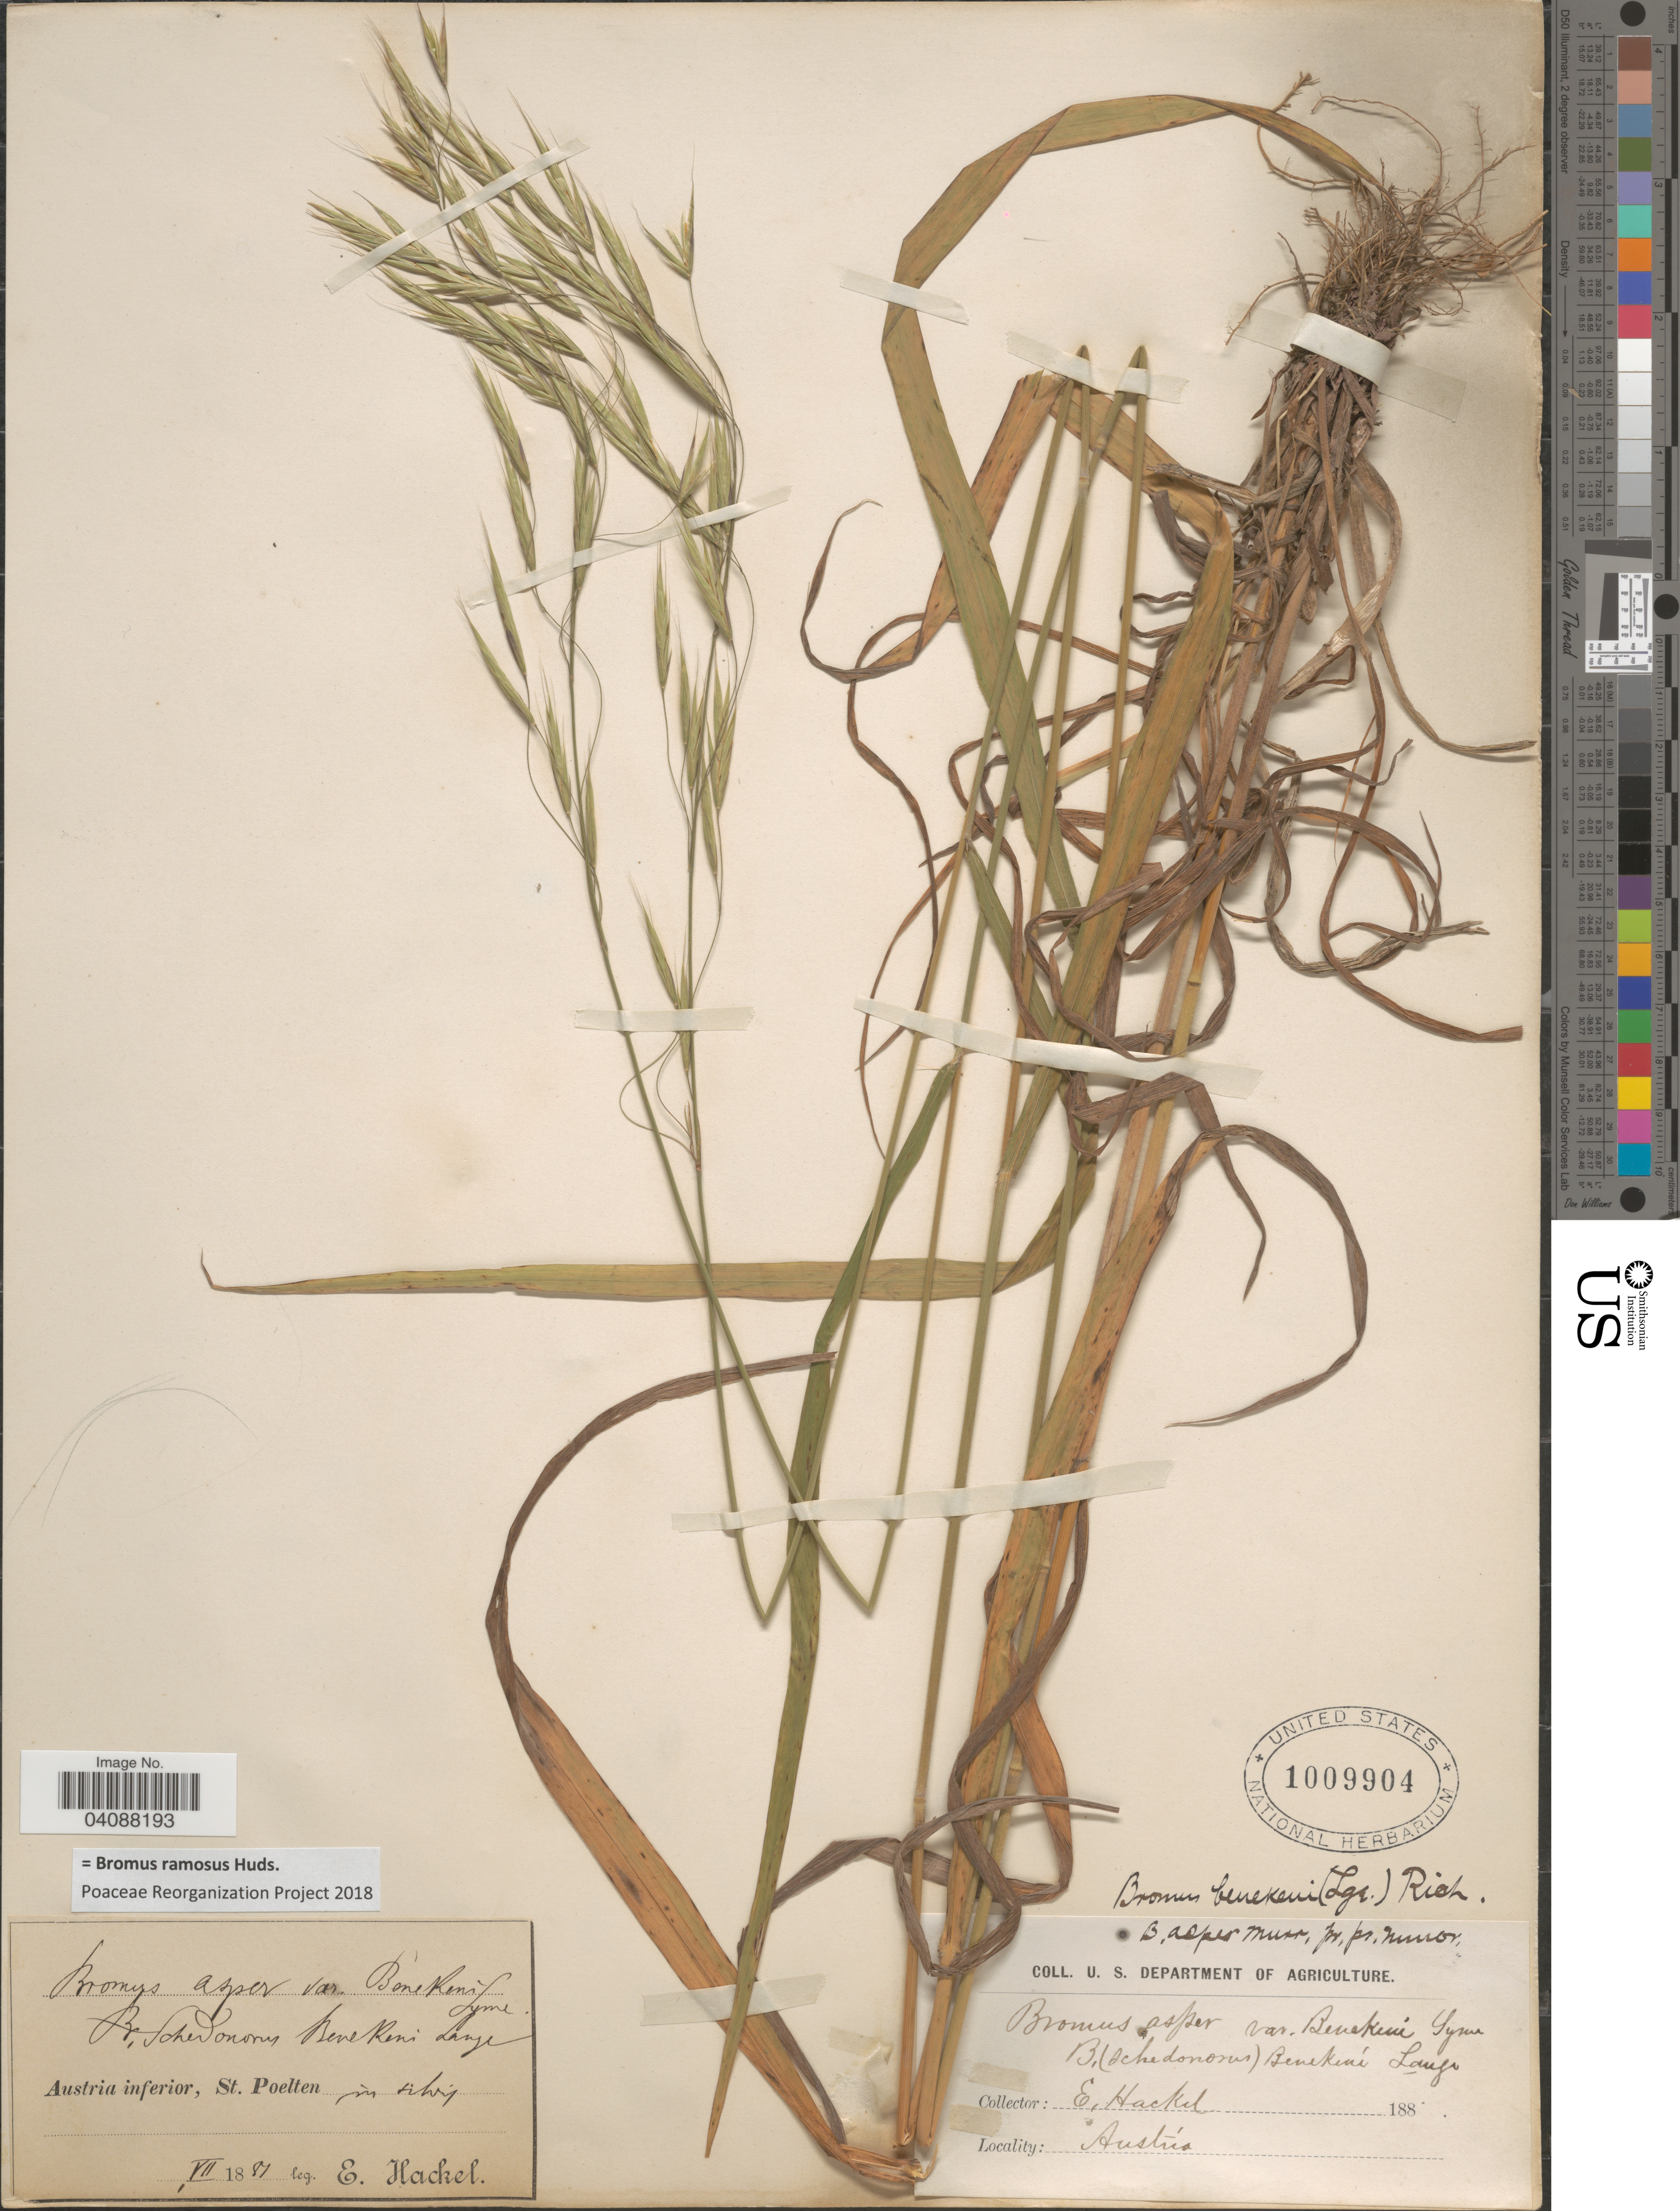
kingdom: Plantae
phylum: Tracheophyta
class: Liliopsida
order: Poales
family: Poaceae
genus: Bromus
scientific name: Bromus ramosus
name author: Huds.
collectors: E. Hackel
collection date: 1881-07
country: Austria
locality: Austria inferior, St. Poelten in silvis.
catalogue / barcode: US 1009904